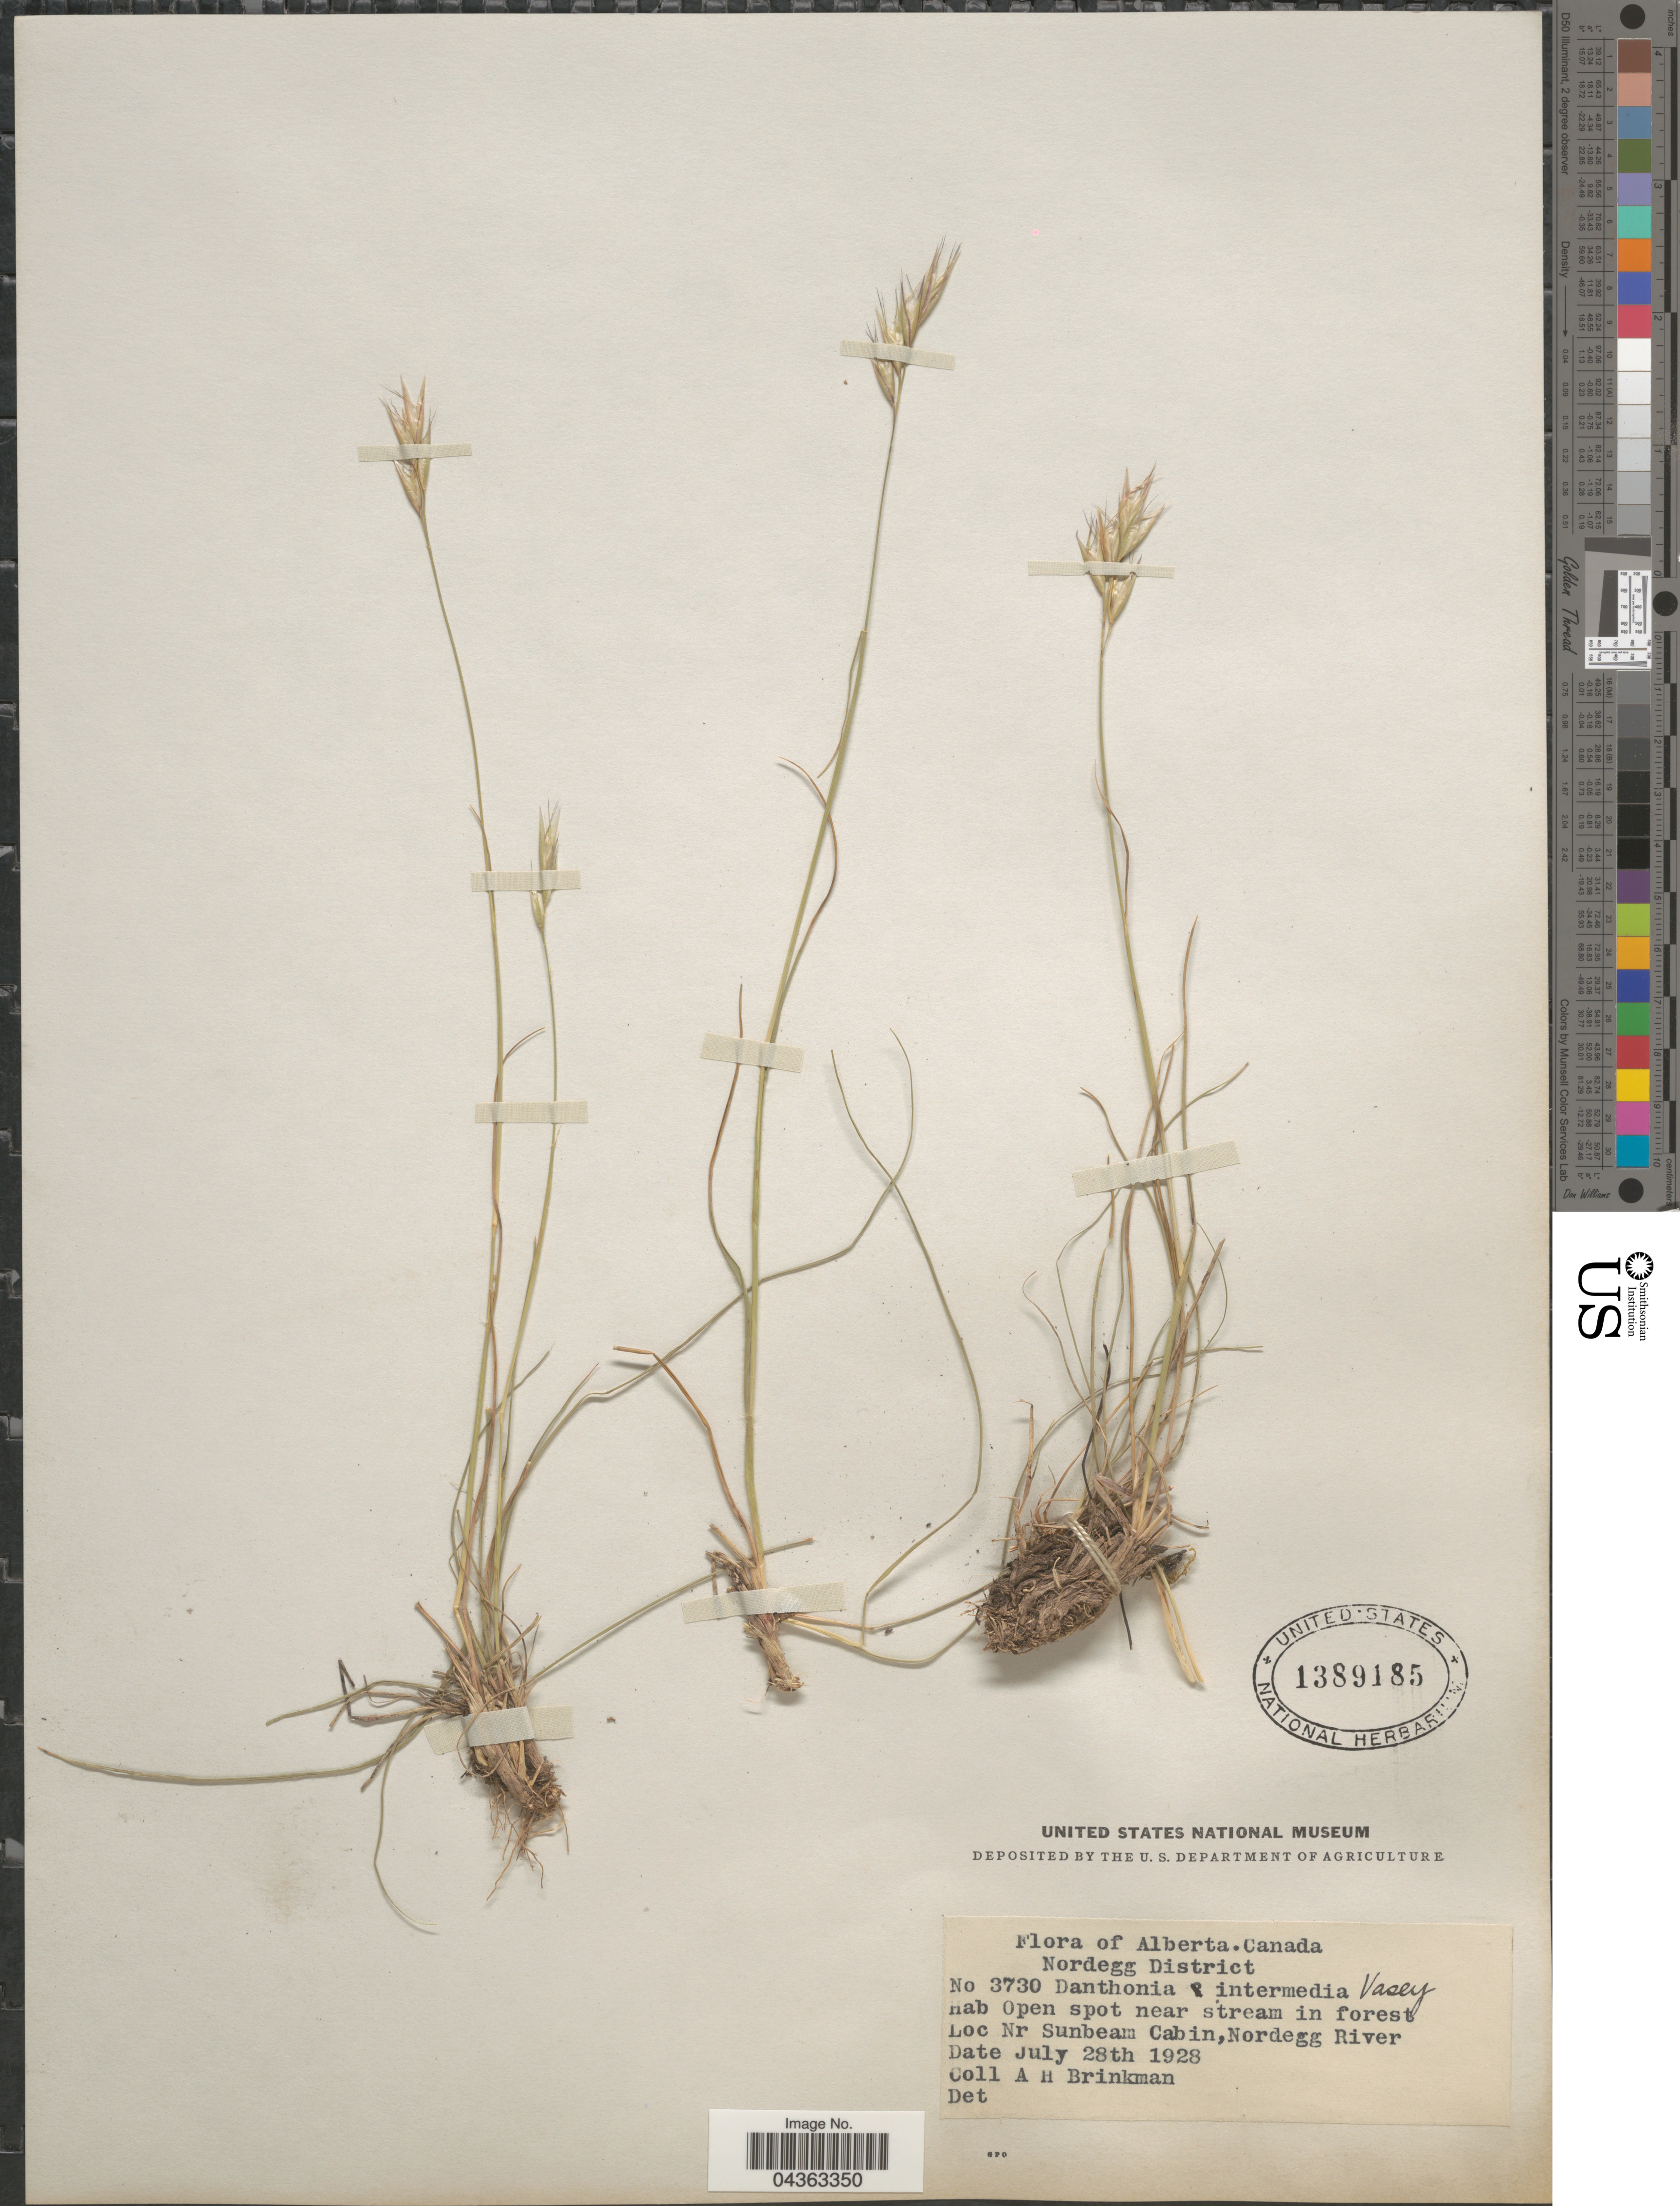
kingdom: Plantae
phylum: Tracheophyta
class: Liliopsida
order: Poales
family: Poaceae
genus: Danthonia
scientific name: Danthonia intermedia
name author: Vasey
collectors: A. Brinkman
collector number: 3730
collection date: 1928-07-28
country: Canada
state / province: Alberta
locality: Nordegg District. Nr Sunbeam Cabin, Nordegg River.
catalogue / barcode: US 1389185